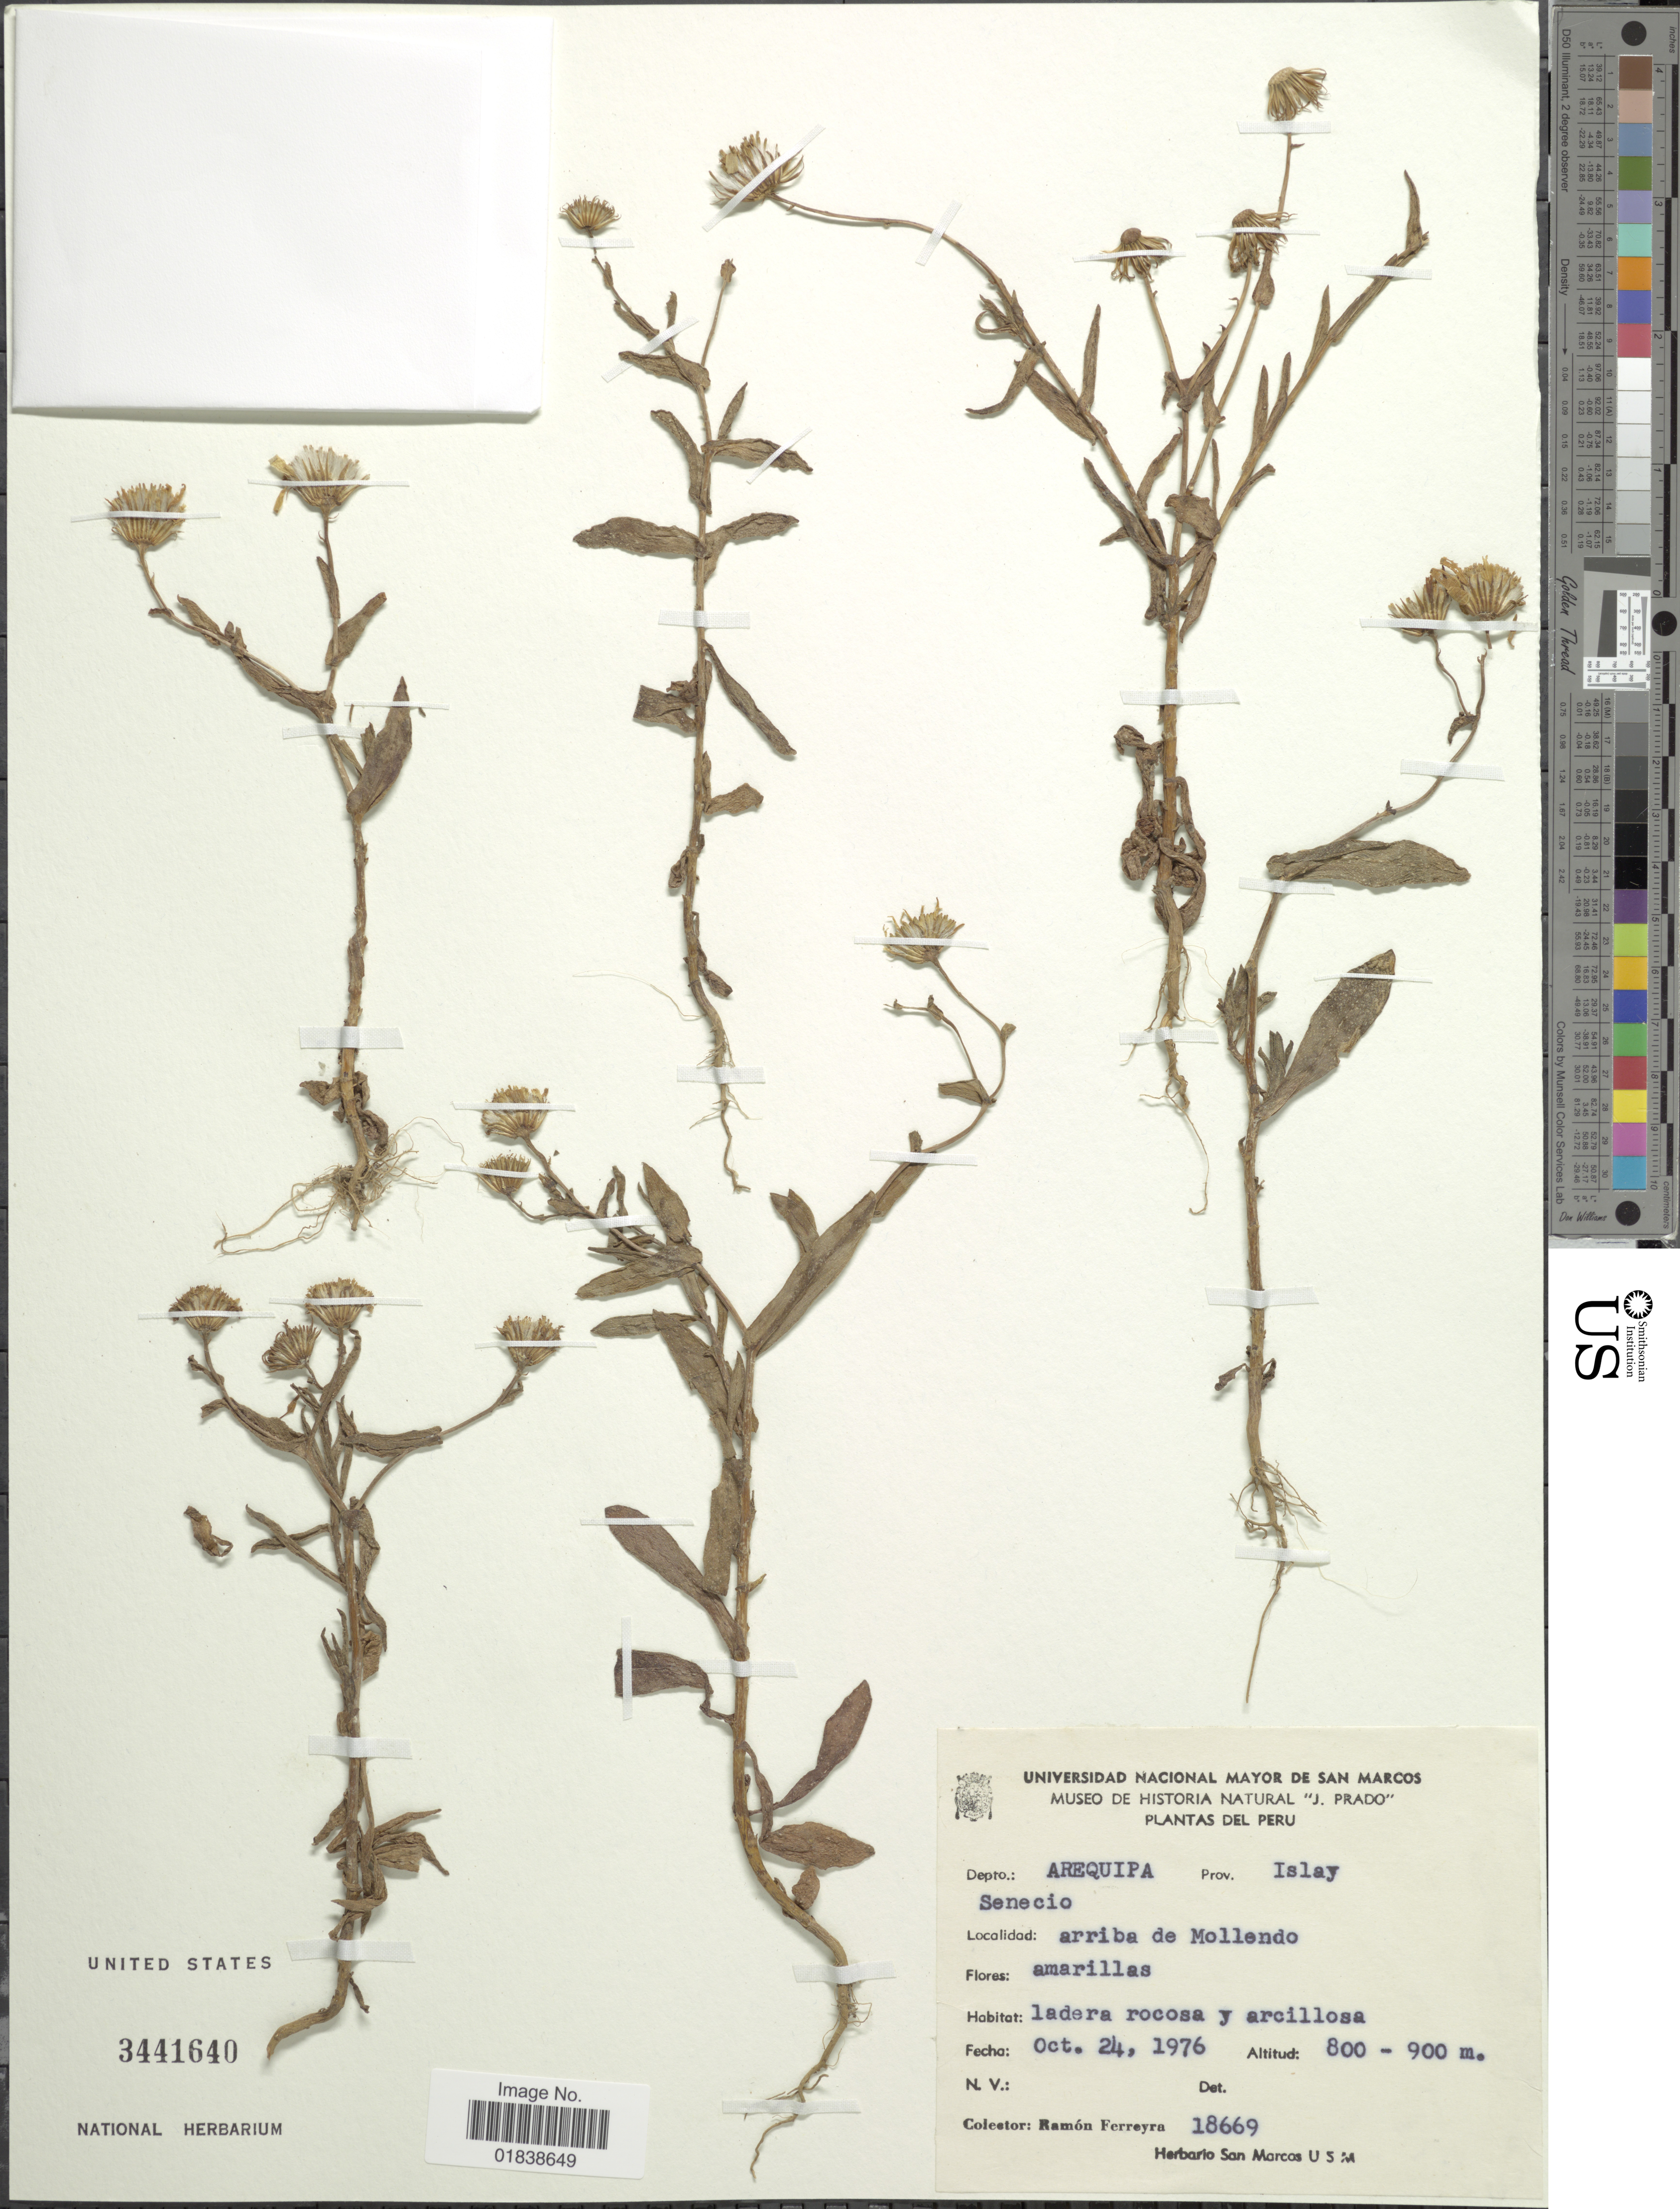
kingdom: Plantae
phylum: Tracheophyta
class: Magnoliopsida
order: Asterales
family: Asteraceae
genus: Senecio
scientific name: Senecio sp.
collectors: R. A. Ferreyra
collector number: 18669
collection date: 1976-10-24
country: Peru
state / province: Arequipa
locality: Prov. Islay, arriba de Mollendo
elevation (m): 800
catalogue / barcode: US 3441640